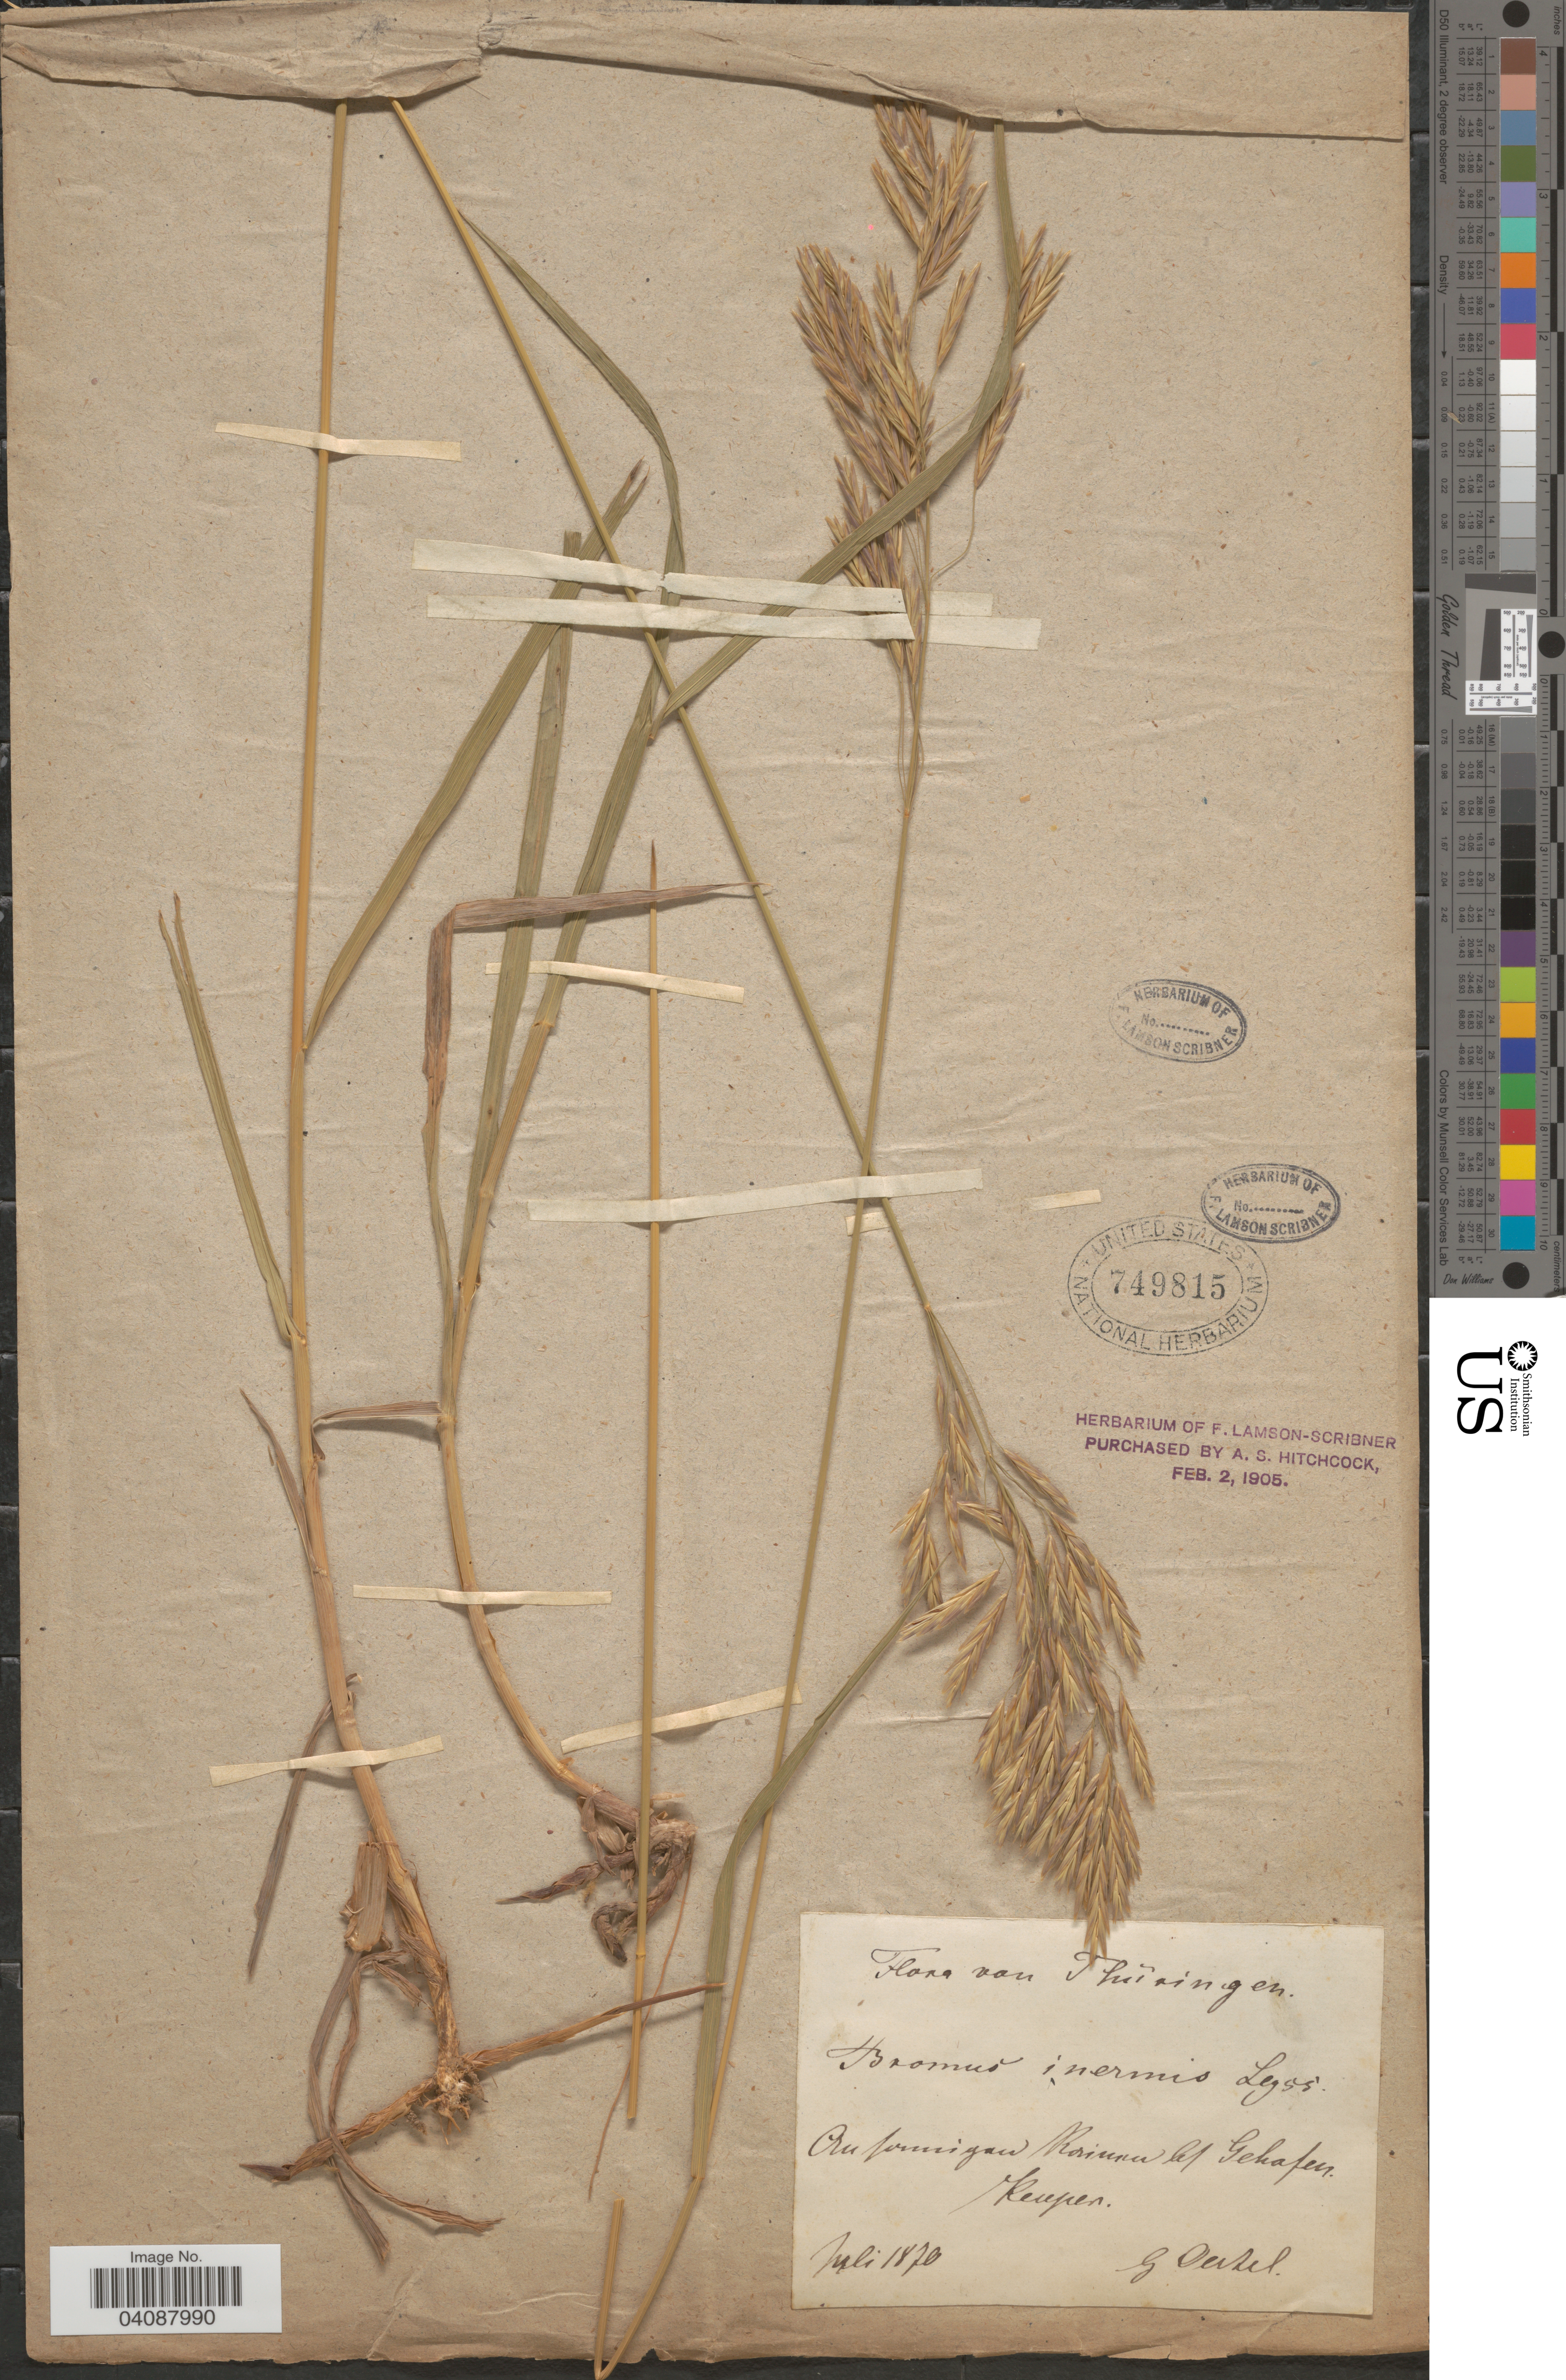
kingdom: Plantae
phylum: Tracheophyta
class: Liliopsida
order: Poales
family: Poaceae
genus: Bromus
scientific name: Bromus inermis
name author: Leyss.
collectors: G. Oertel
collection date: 1870-07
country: Germany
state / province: Thuringia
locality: Au formigan Rorissner let Gehofen, Keupen.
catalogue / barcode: US 749815